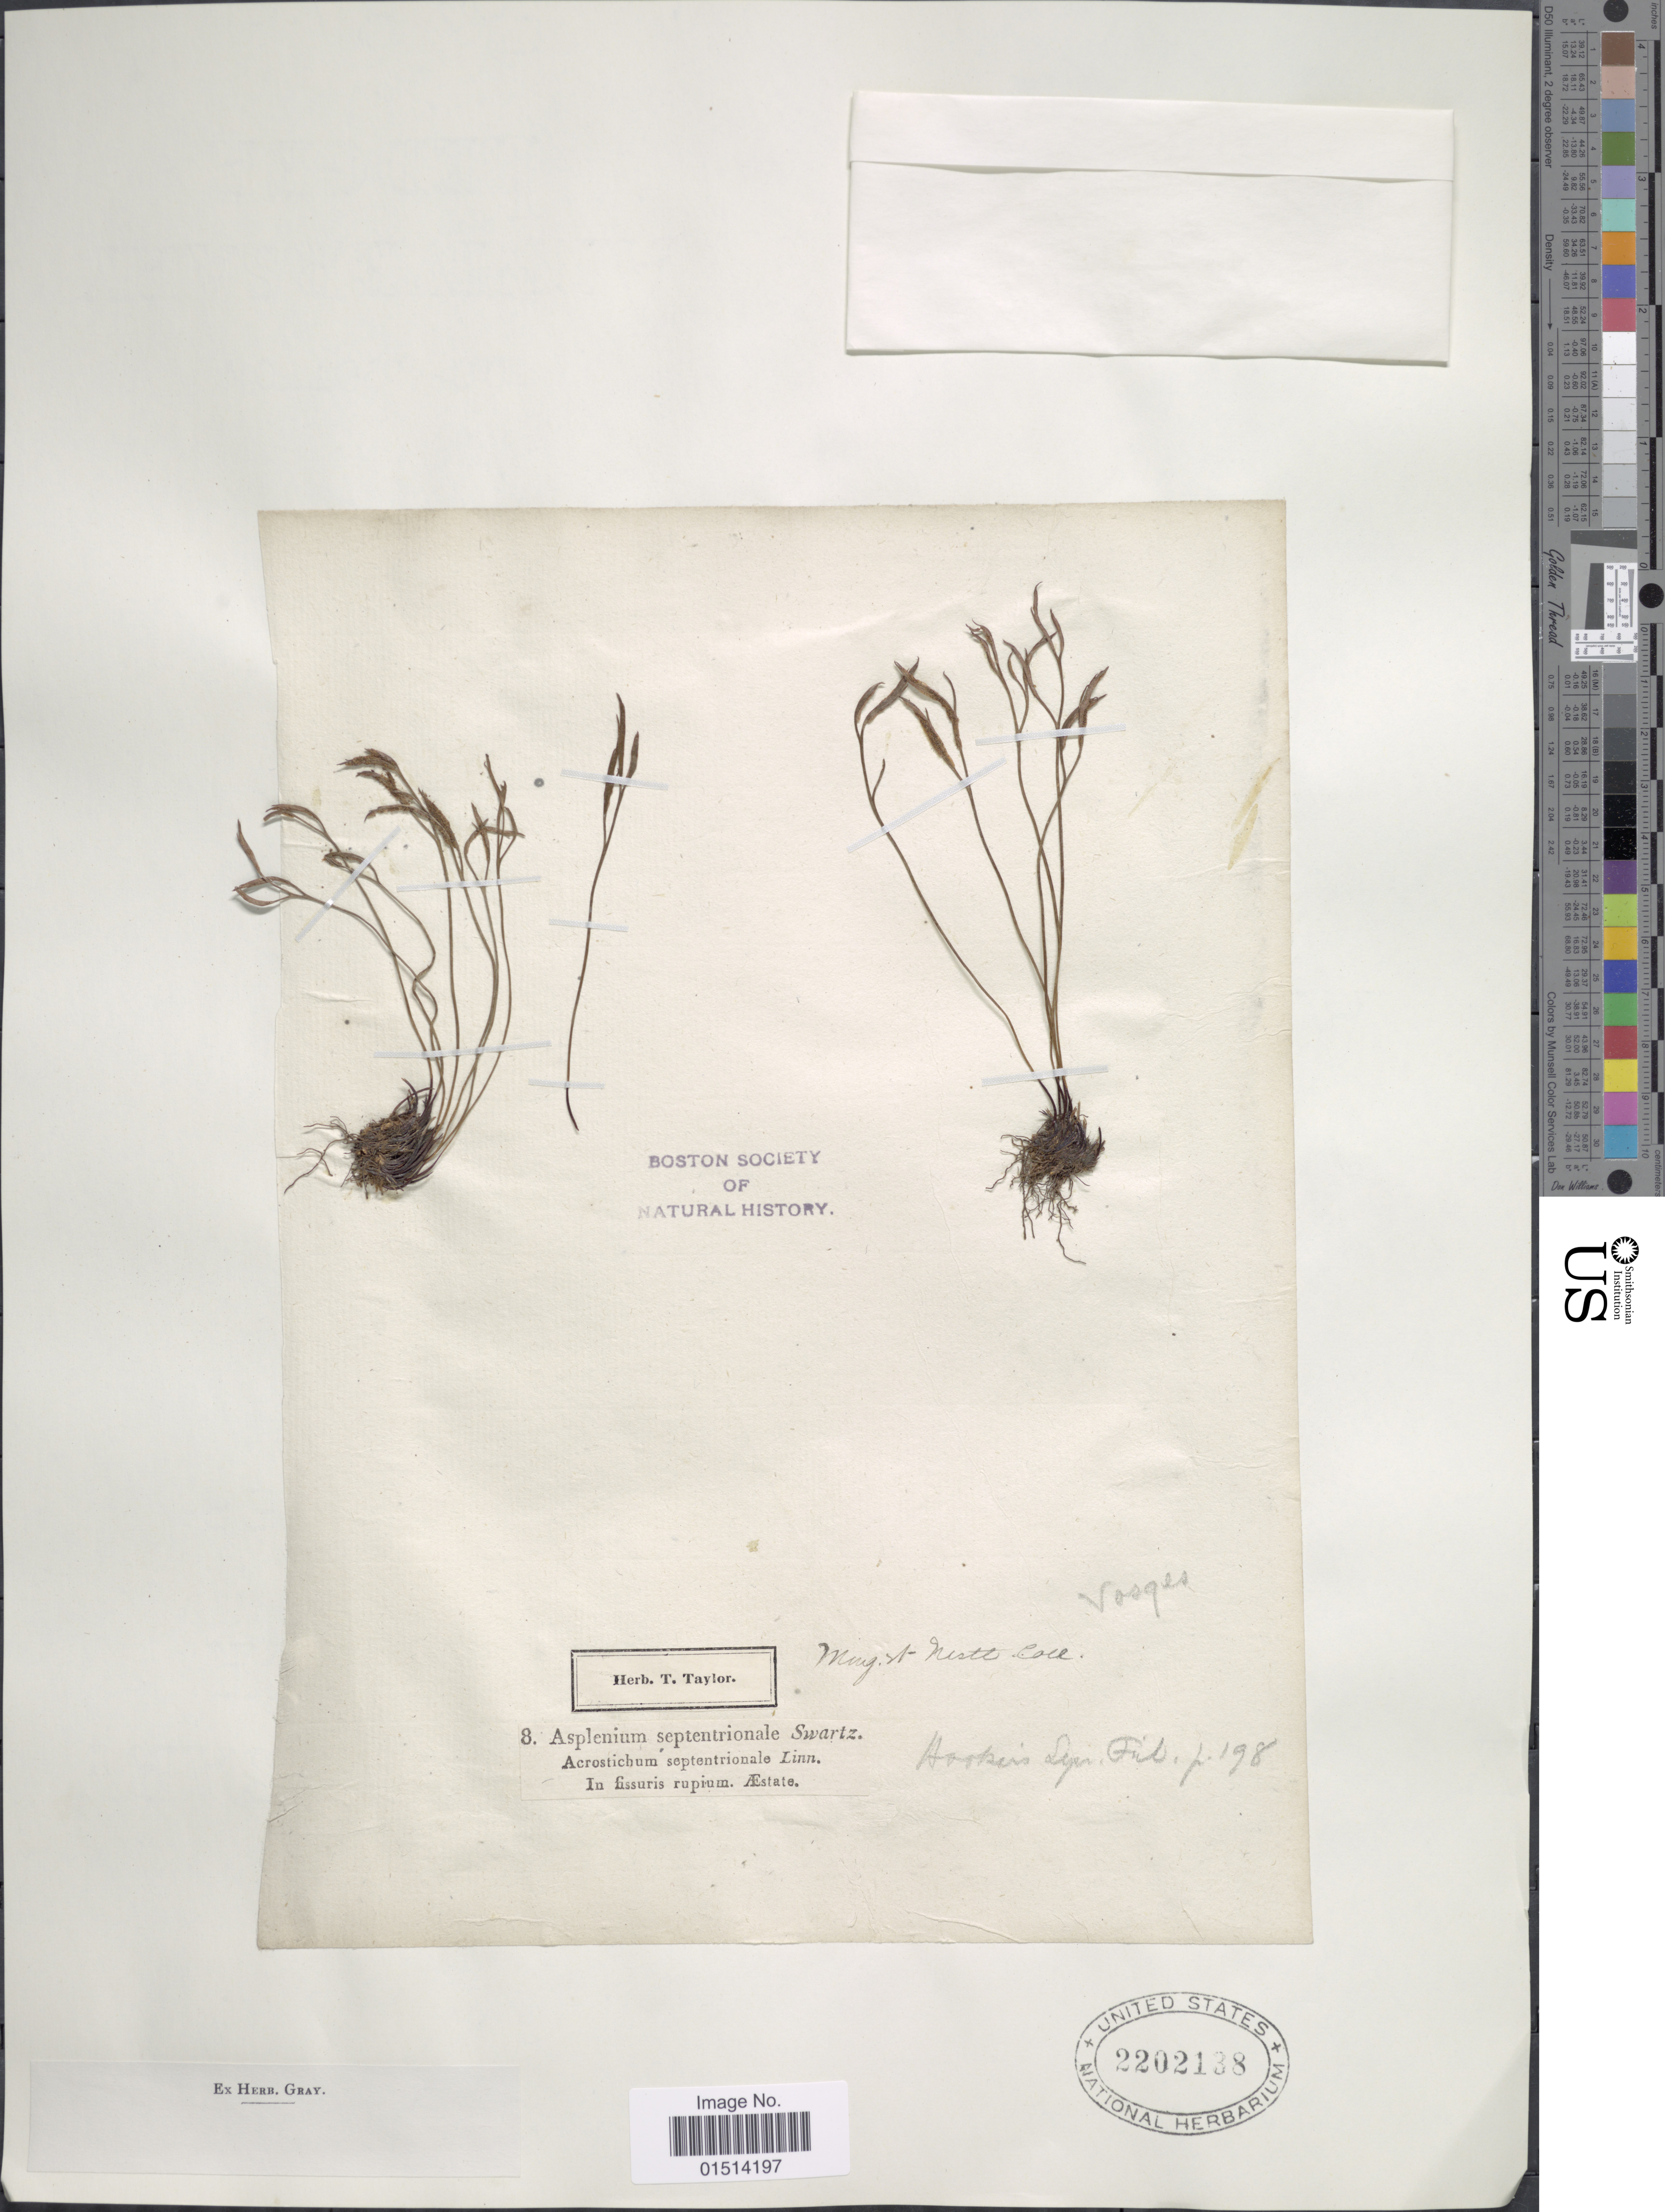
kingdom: Plantae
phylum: Tracheophyta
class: Polypodiopsida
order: Polypodiales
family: Aspleniaceae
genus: Asplenium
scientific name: Asplenium septentrionale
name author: (L.) Hoffm.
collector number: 8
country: France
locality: In fissuris rupium Aestate, Vosges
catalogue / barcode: US 2202138